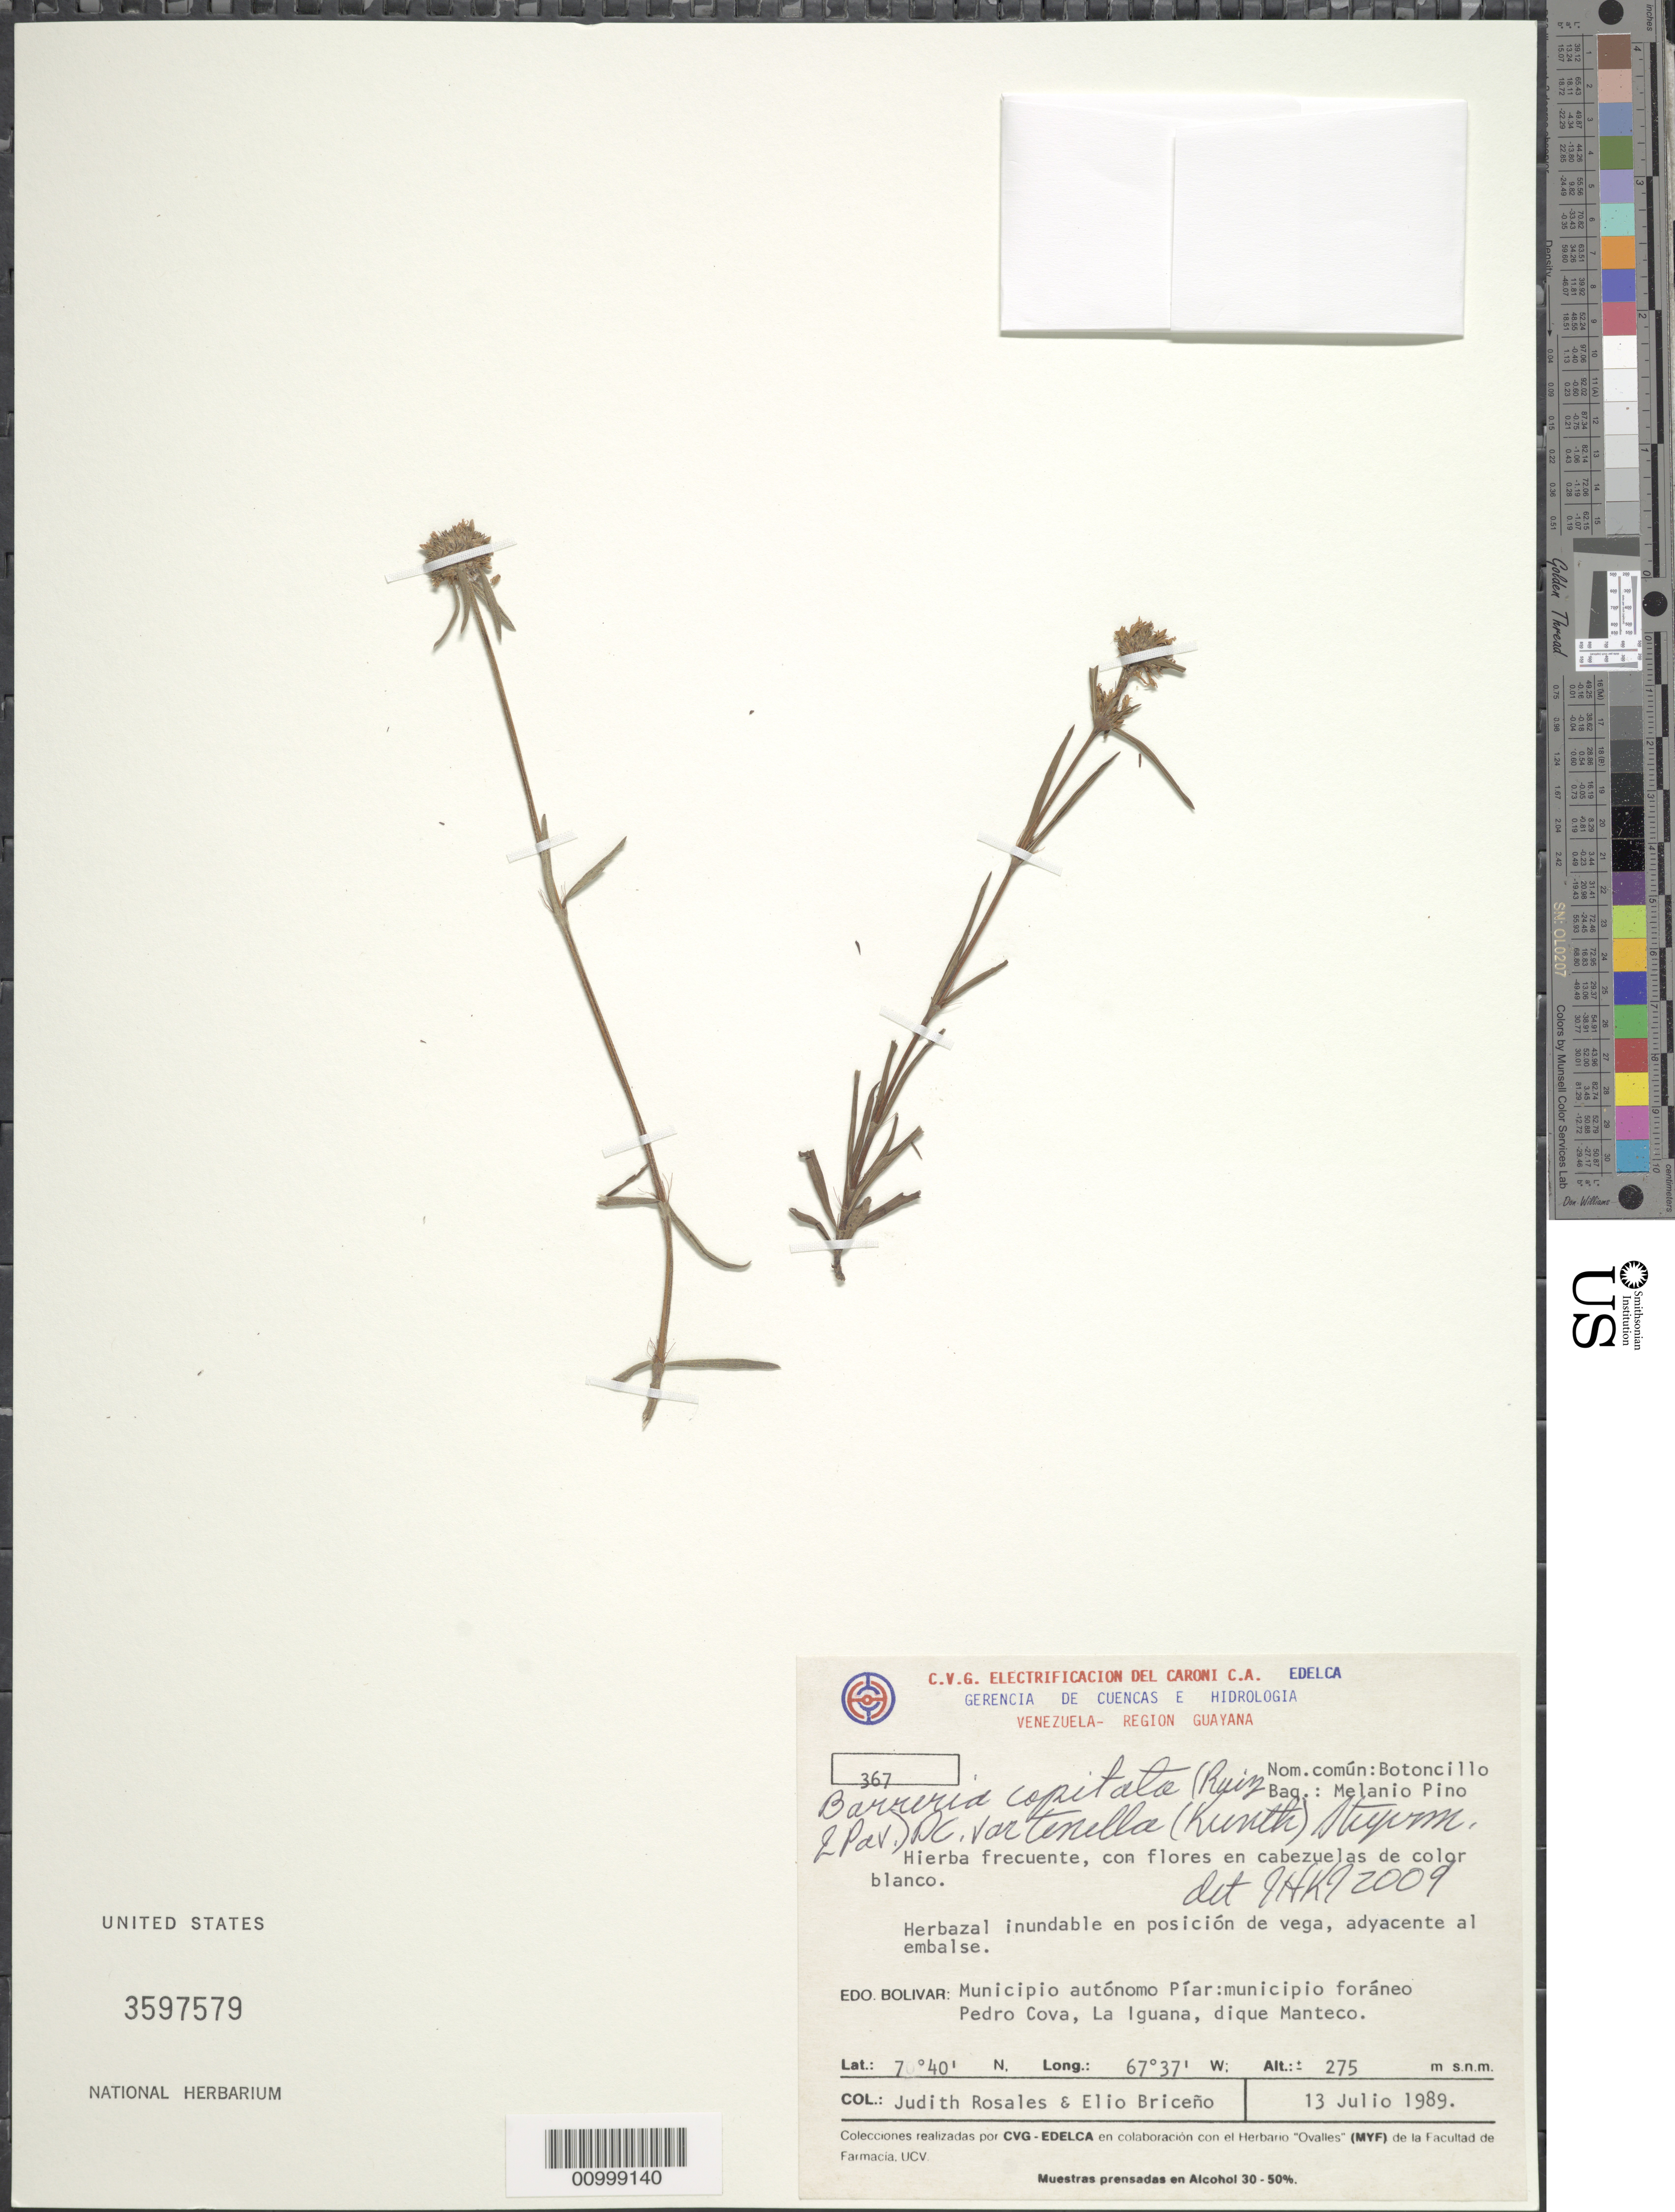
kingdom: Plantae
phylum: Tracheophyta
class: Magnoliopsida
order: Gentianales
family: Rubiaceae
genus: Borreria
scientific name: Borreria capitata var. tenella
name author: (Kunth) Steyerm.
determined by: Kirkbride, J. H.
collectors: J. Rosales & E. Briceno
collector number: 367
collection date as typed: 13-Jul-89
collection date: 1989-07-13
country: Venezuela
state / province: Bolívar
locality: Municipio autonomo Piar: municipio foraneo Pedro Cova, La Iguana, dique Manteco.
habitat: Herbazal inundable en posicion de vega, adyacente al embalse.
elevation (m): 275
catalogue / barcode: US 3597579